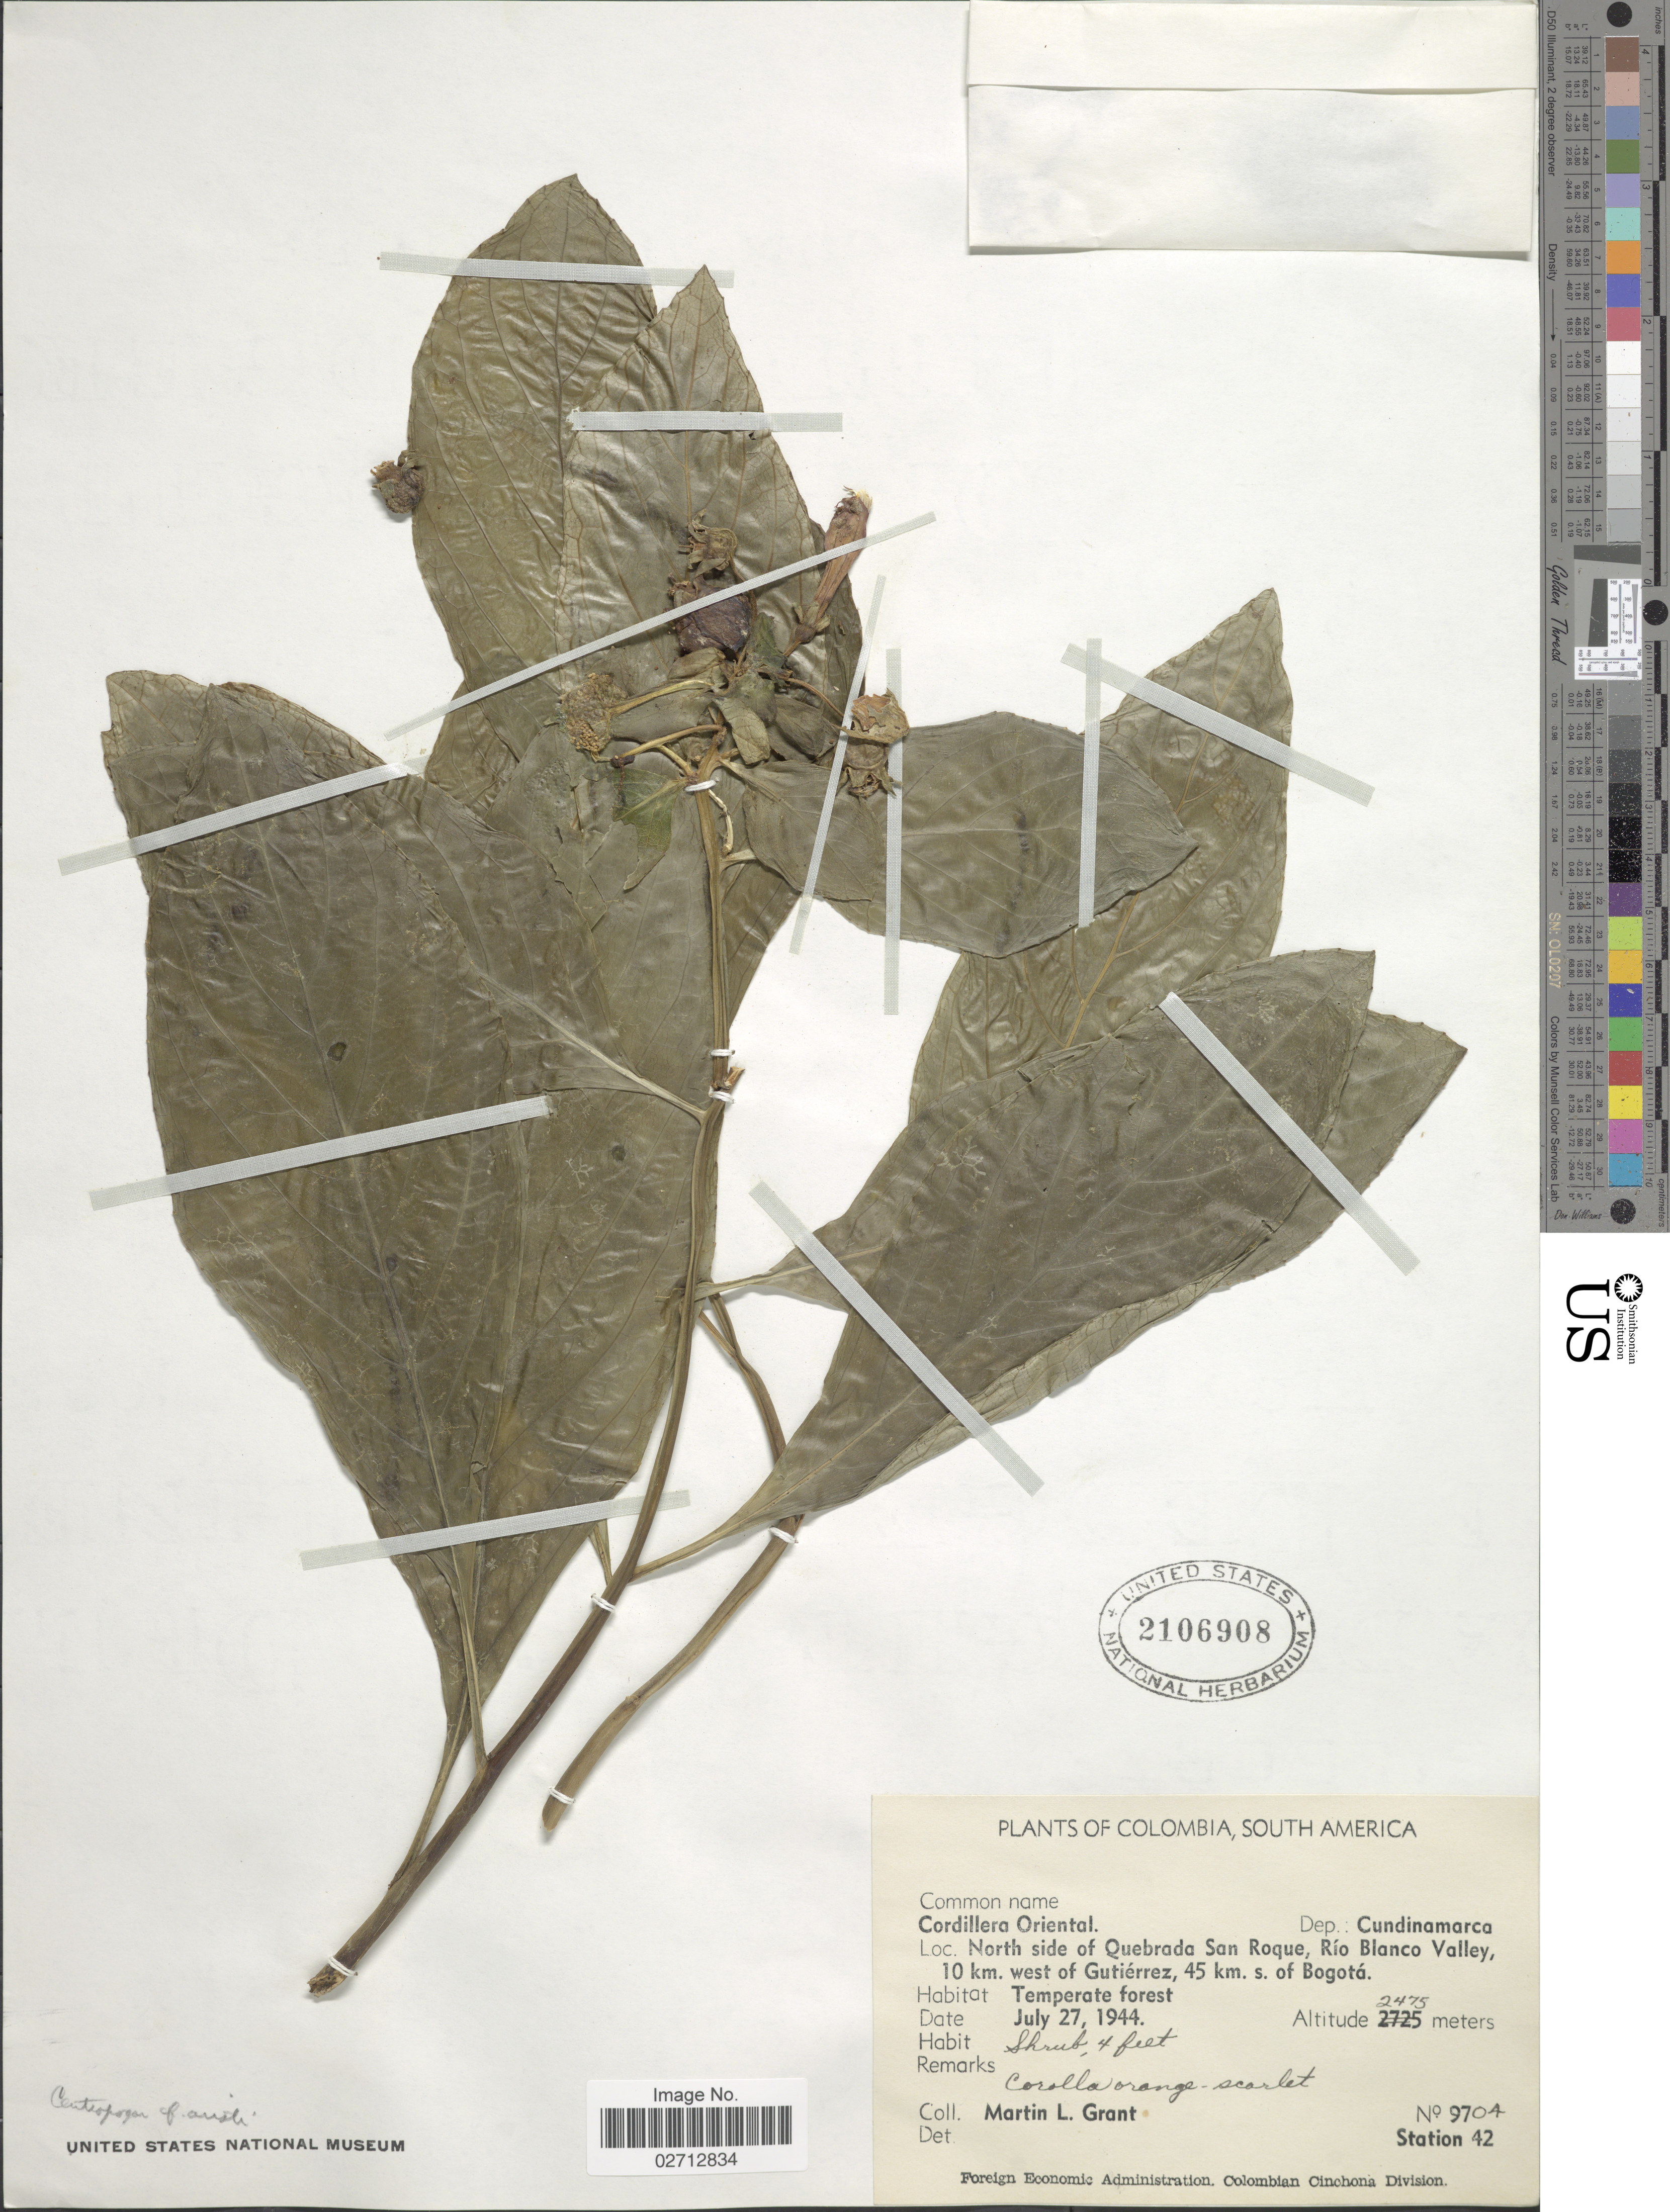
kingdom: Plantae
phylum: Tracheophyta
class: Magnoliopsida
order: Asterales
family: Campanulaceae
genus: Centropogon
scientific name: Centropogon sp.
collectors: M. L. Grant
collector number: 9704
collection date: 1944-07-27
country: Colombia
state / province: Cundinamarca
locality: Cordillera Oriental. North side of Quebrada San Roque, Rio Blanco Valley, 10 km. west of Gutierrez, 45 km. s. of Bogota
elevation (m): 2475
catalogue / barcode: US 2106908